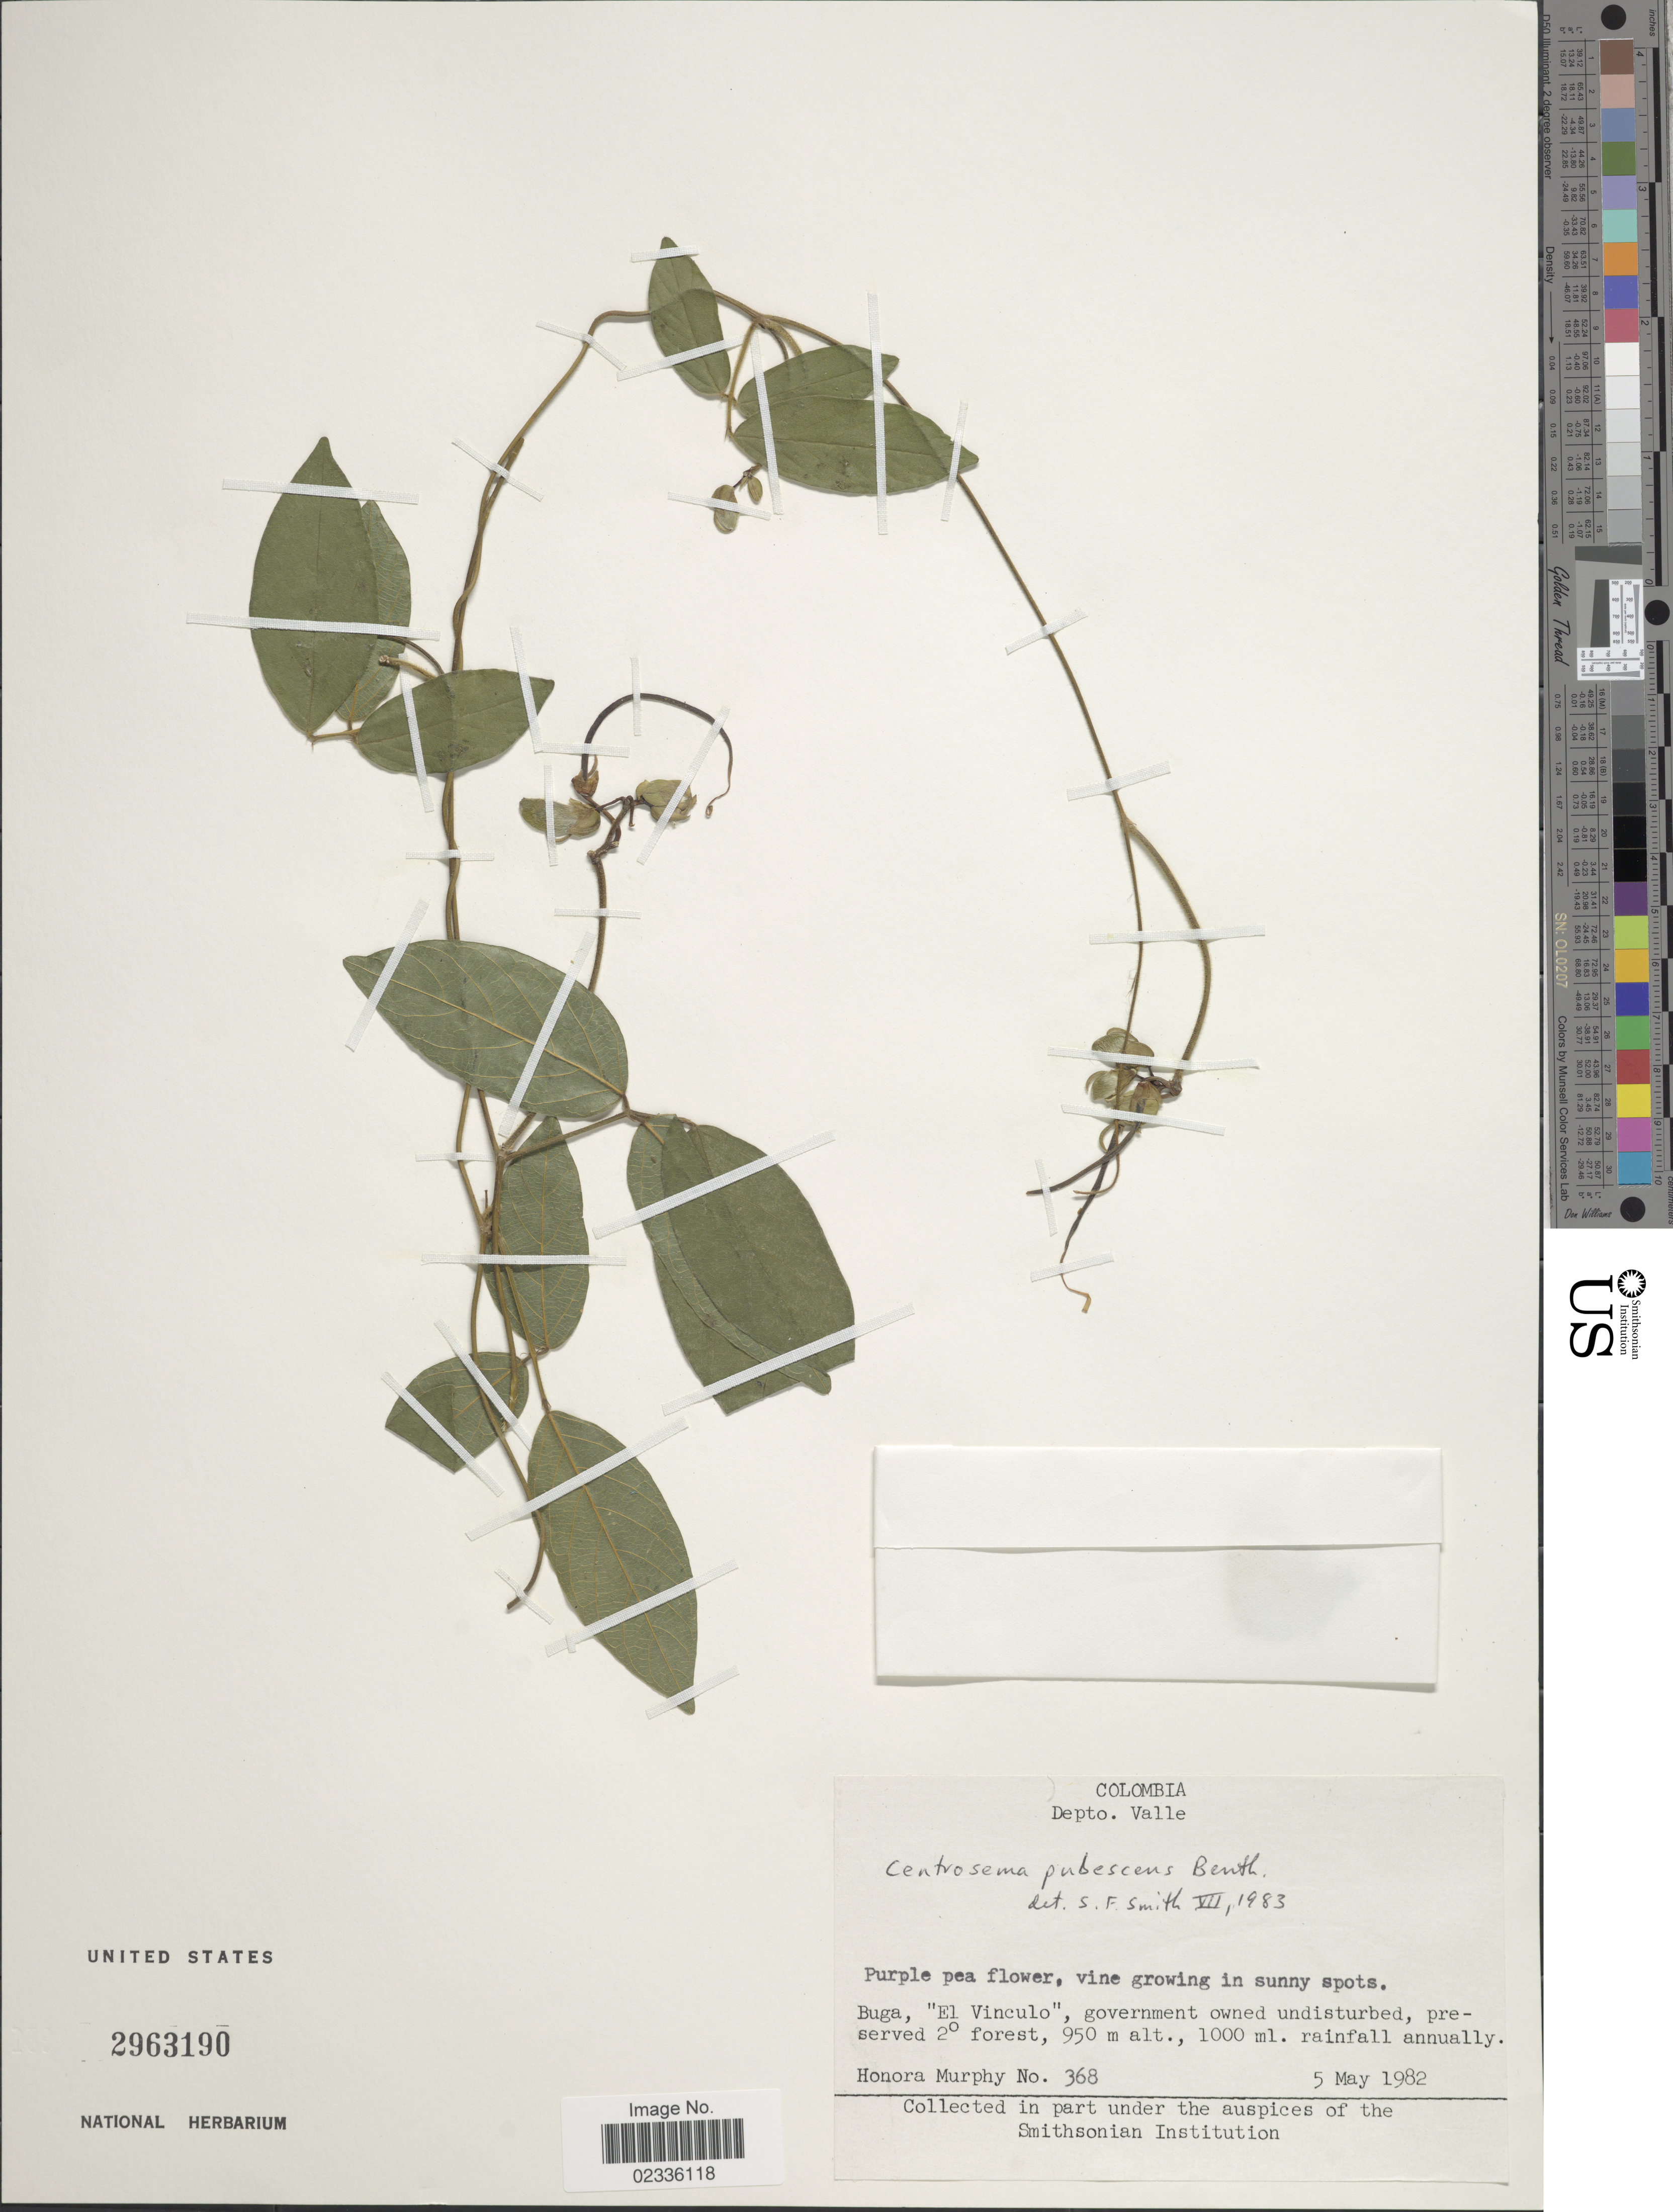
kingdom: Plantae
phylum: Tracheophyta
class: Magnoliopsida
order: Fabales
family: Fabaceae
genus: Centrosema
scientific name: Centrosema pubescens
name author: Benth.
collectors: H. Murphy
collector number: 368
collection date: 1982-08-05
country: Colombia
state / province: Valle del Cauca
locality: Depto. Valle. Buga, "El Vinculo" government owned undisturbed,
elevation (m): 950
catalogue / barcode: US 296310